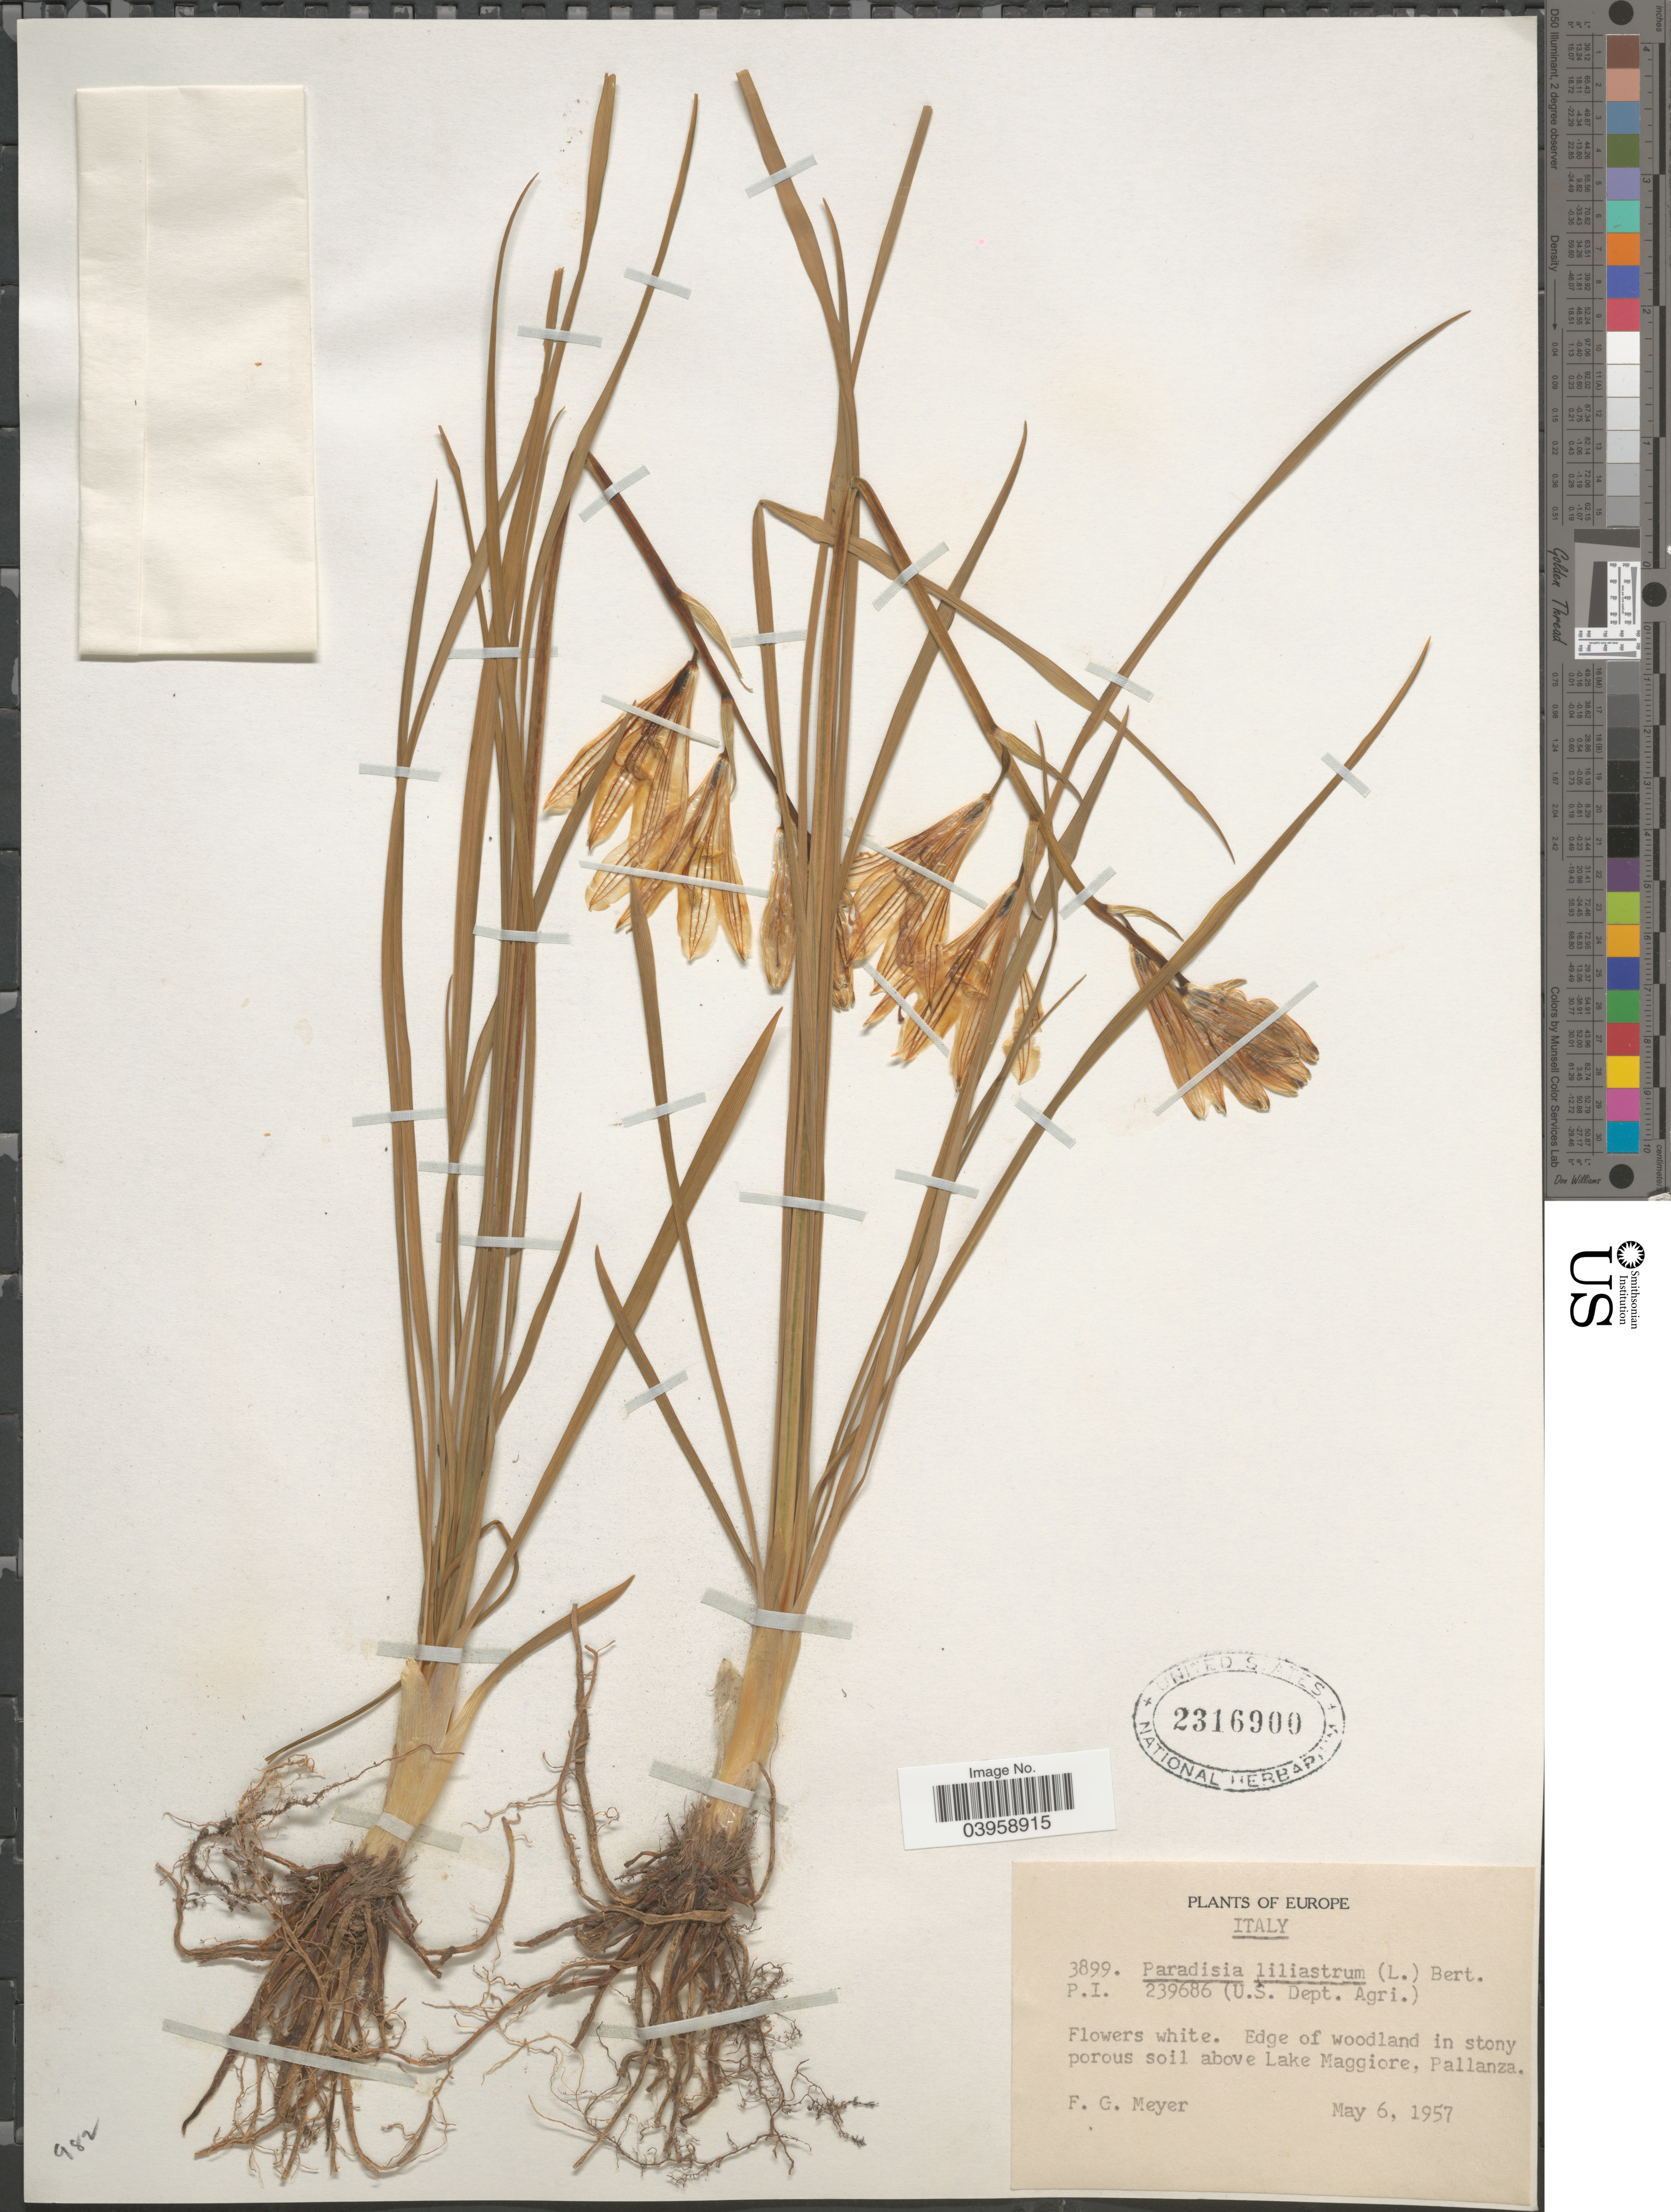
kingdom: Plantae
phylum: Tracheophyta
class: Liliopsida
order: Asparagales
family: Asparagaceae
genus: Paradisea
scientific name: Paradisea liliastrum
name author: Bertol.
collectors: F. G. Meyer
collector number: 3899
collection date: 1957-05-06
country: Italy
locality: Edge of woodland in stony porous soil above Lake Maggiore, Pallanza.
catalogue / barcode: US 2316900